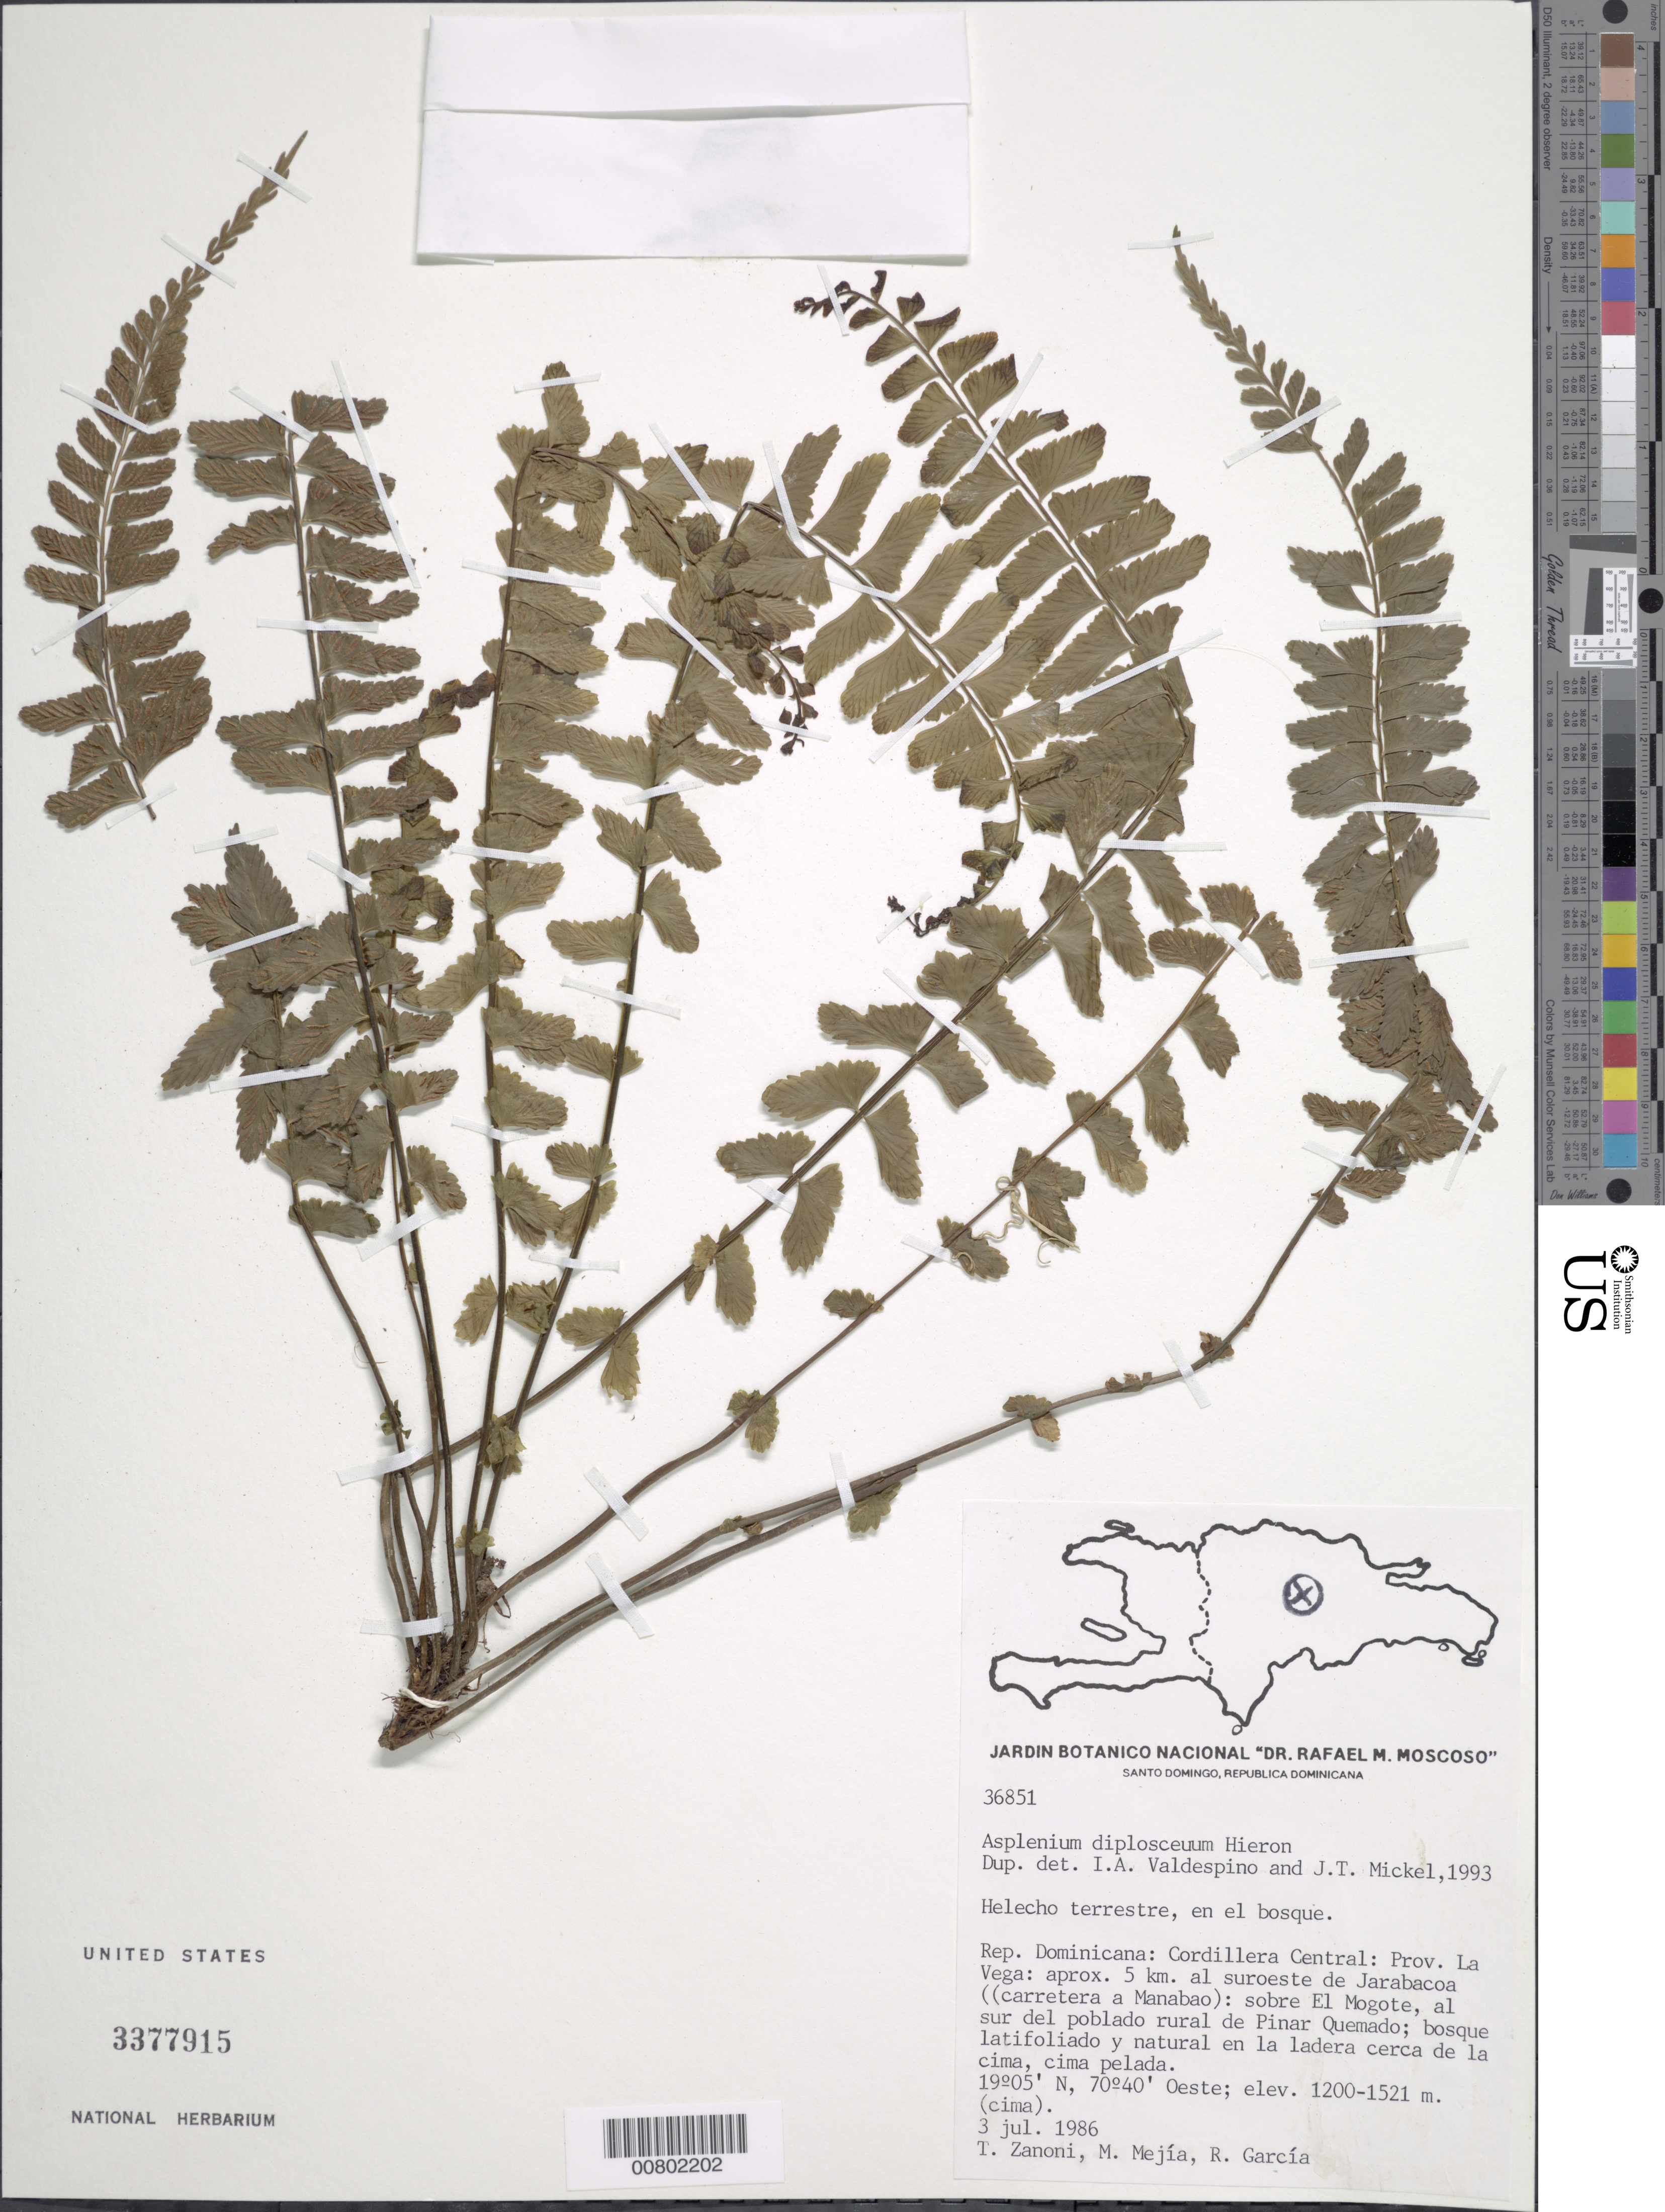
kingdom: Plantae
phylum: Tracheophyta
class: Polypodiopsida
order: Polypodiales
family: Aspleniaceae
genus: Asplenium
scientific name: Asplenium diplosceuum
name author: Hieron.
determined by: Valdespino, I. A.; Mickel, J. T.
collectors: T. A. Zanoni, M. Mejia & R. G. García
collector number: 36851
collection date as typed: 03 Jul 1986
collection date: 1986-07-03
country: Dominican Republic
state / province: La Vega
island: Hispaniola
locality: Cordillera Central, 5 km SW de Jarabacoa (carretera a Manabao), sobre El Mogote, al sur del poblado rural de Pínar Quemado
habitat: Bosque latifoliado y natural en la ladera cerca de la cima, cima pelada; en el bosque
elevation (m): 1200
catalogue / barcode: US 3377915